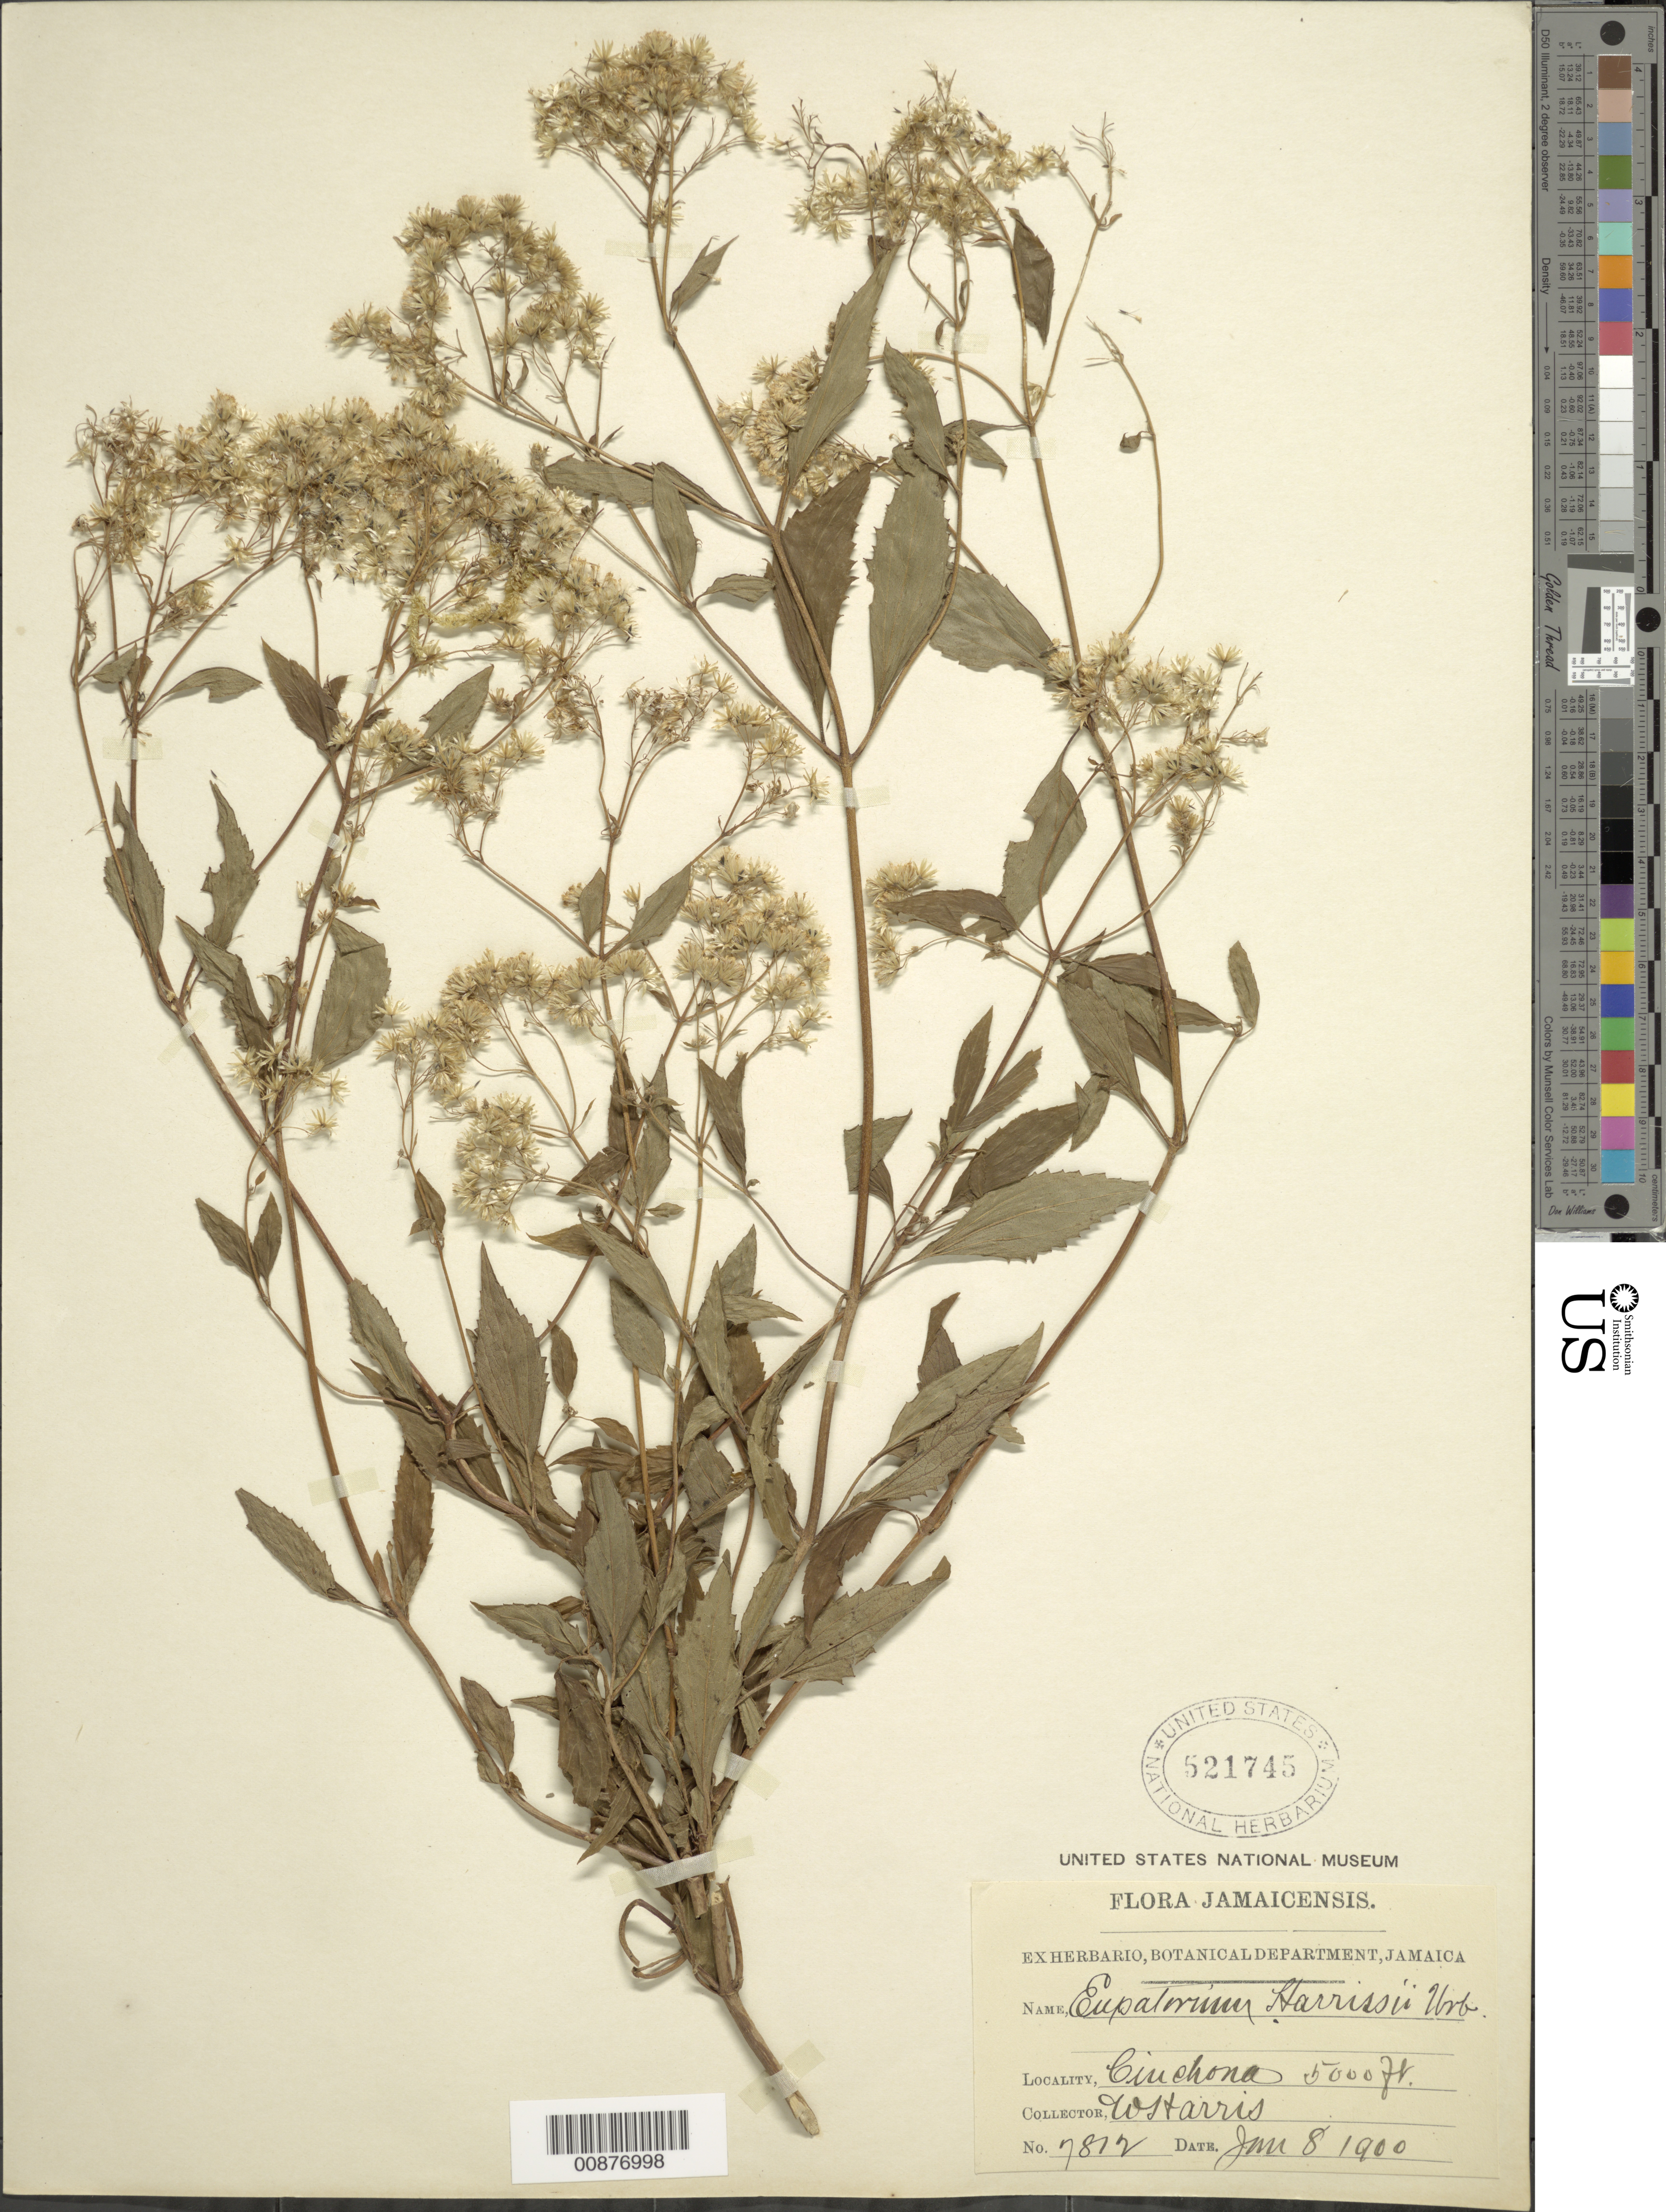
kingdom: Plantae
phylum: Tracheophyta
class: Magnoliopsida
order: Asterales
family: Asteraceae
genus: Ageratina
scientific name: Ageratina riparia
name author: (Regel) R.M. King & H. Rob.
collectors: W. H. Harris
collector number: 7872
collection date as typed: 08 Jun 1900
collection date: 1900-06-08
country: Jamaica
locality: Cinchona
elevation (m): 1524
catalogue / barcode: US 521745